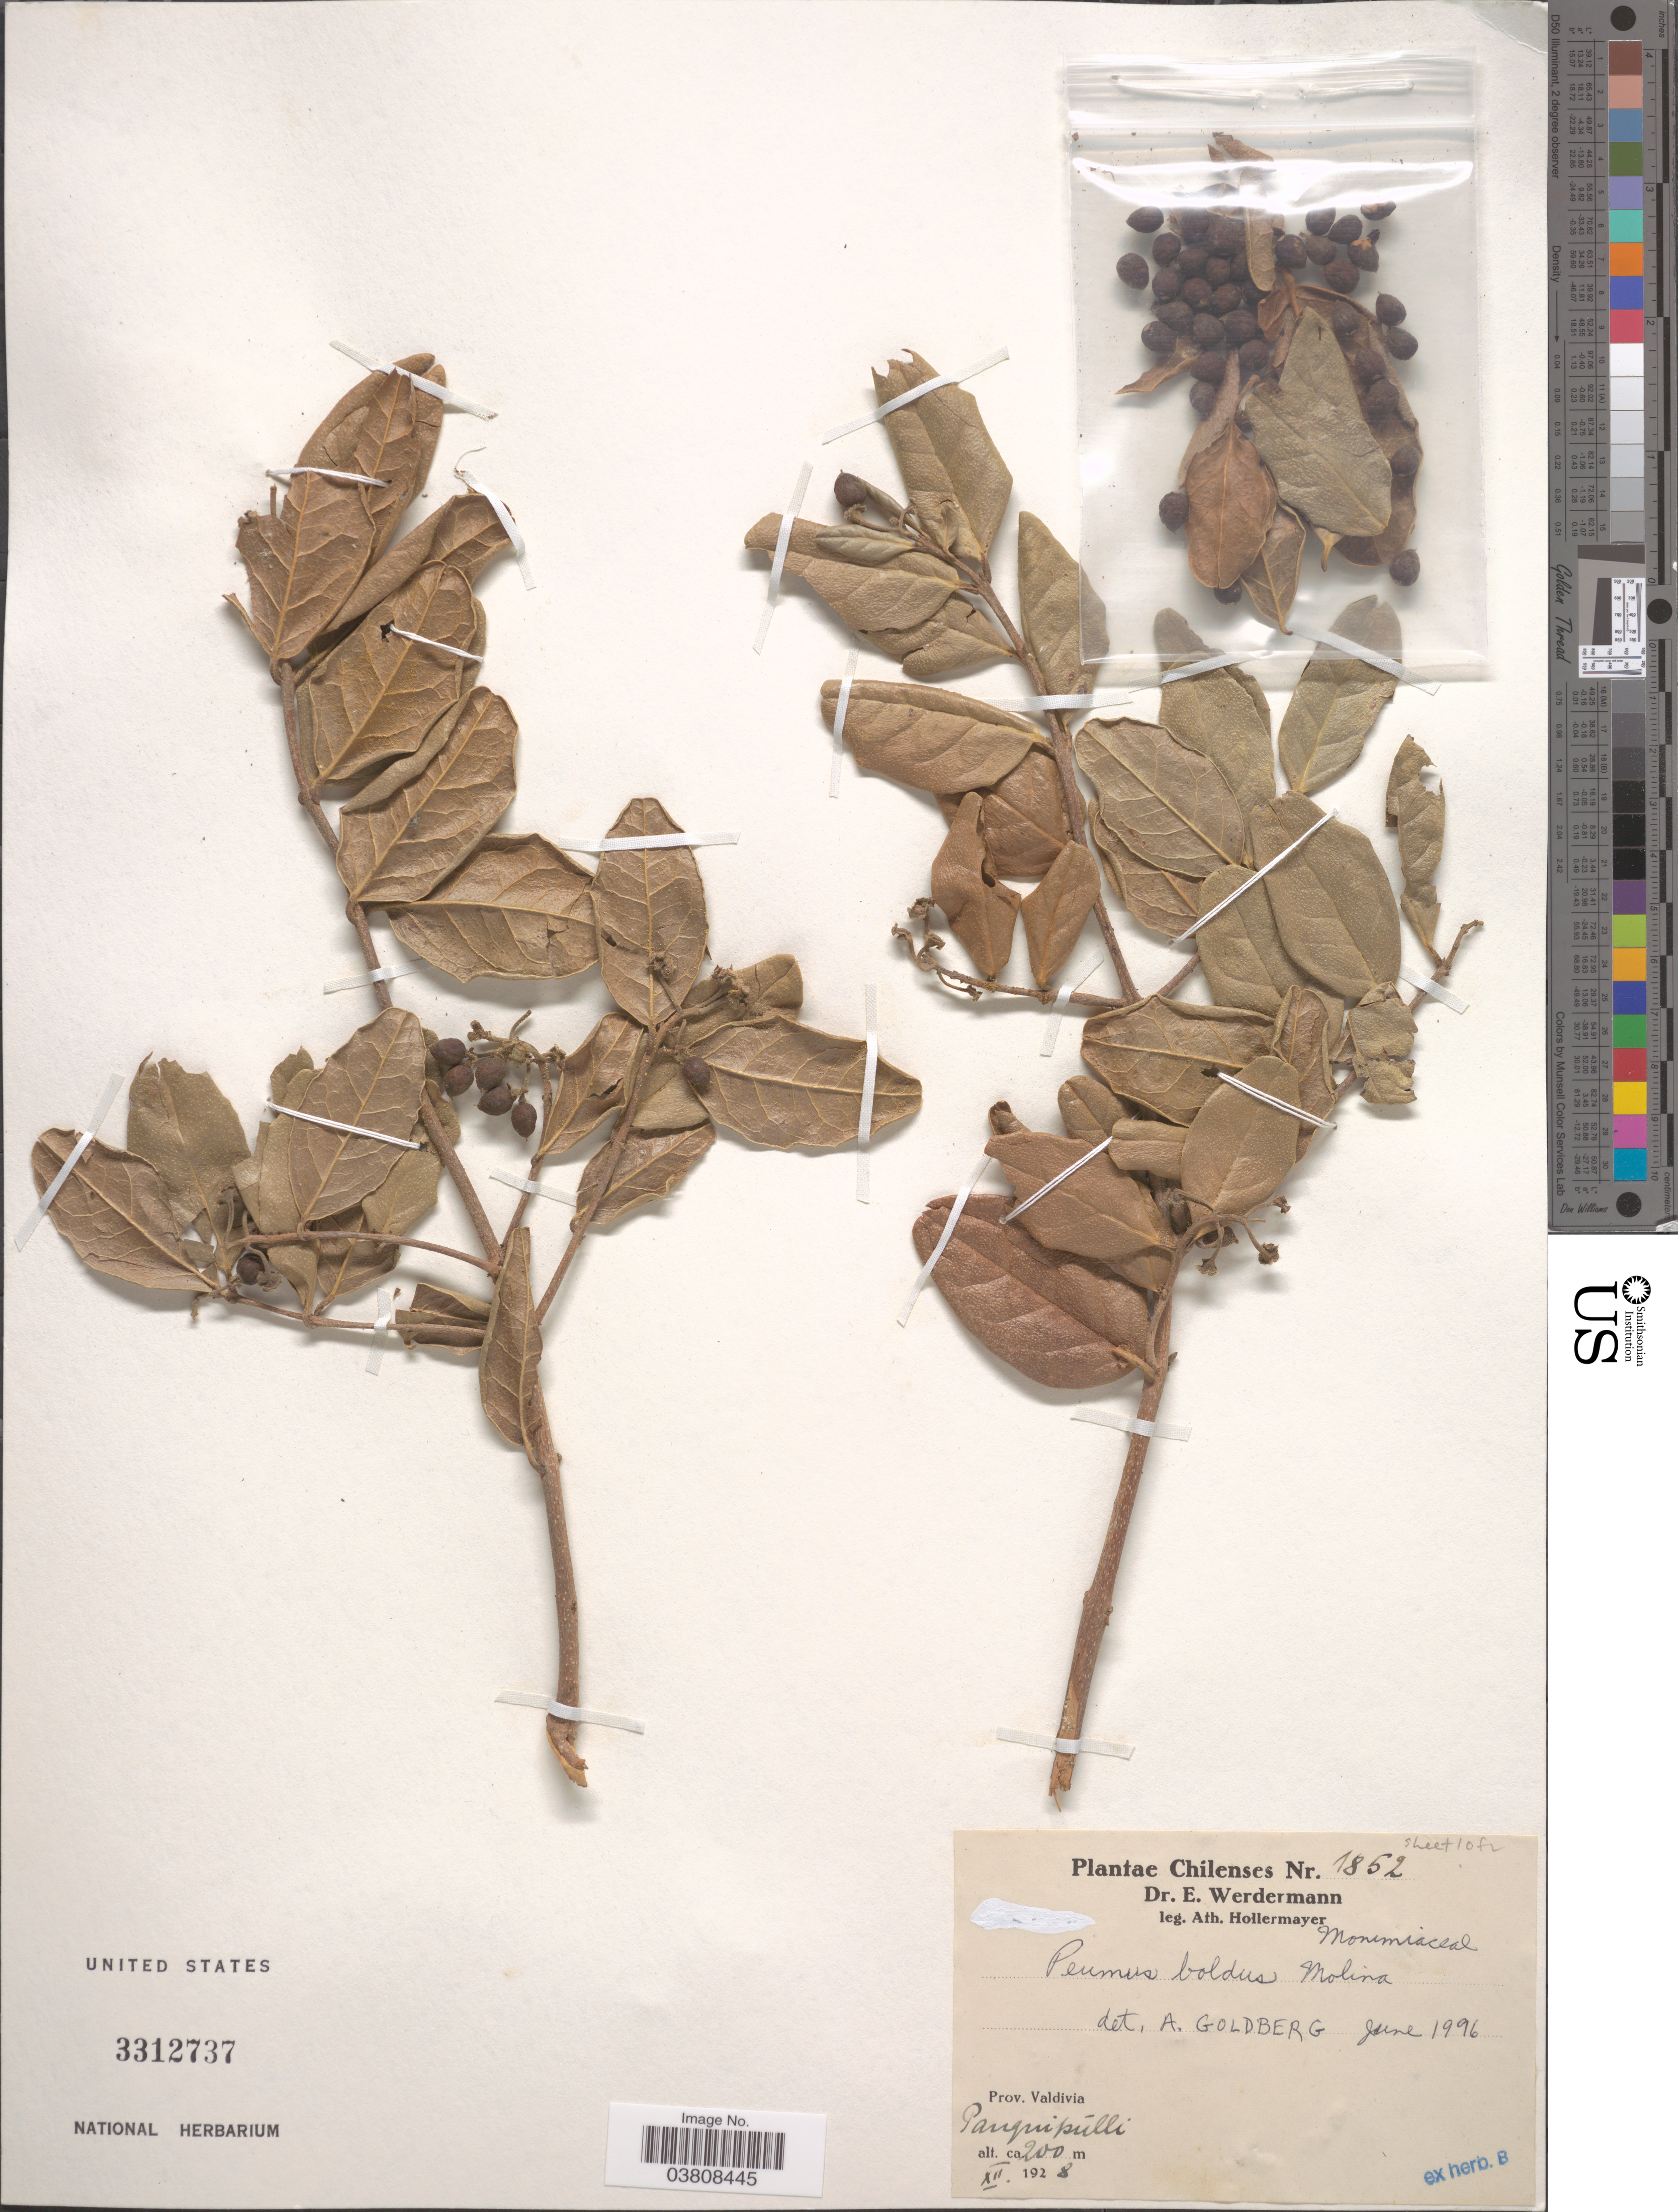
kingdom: Plantae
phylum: Tracheophyta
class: Magnoliopsida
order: Laurales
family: Monimiaceae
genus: Peumus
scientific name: Peumus boldus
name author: Molina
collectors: A. Hollermayer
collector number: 1852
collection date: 1928-12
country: Chile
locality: Prov. Valdivia, Panguipulli.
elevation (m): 200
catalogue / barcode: US 3312737